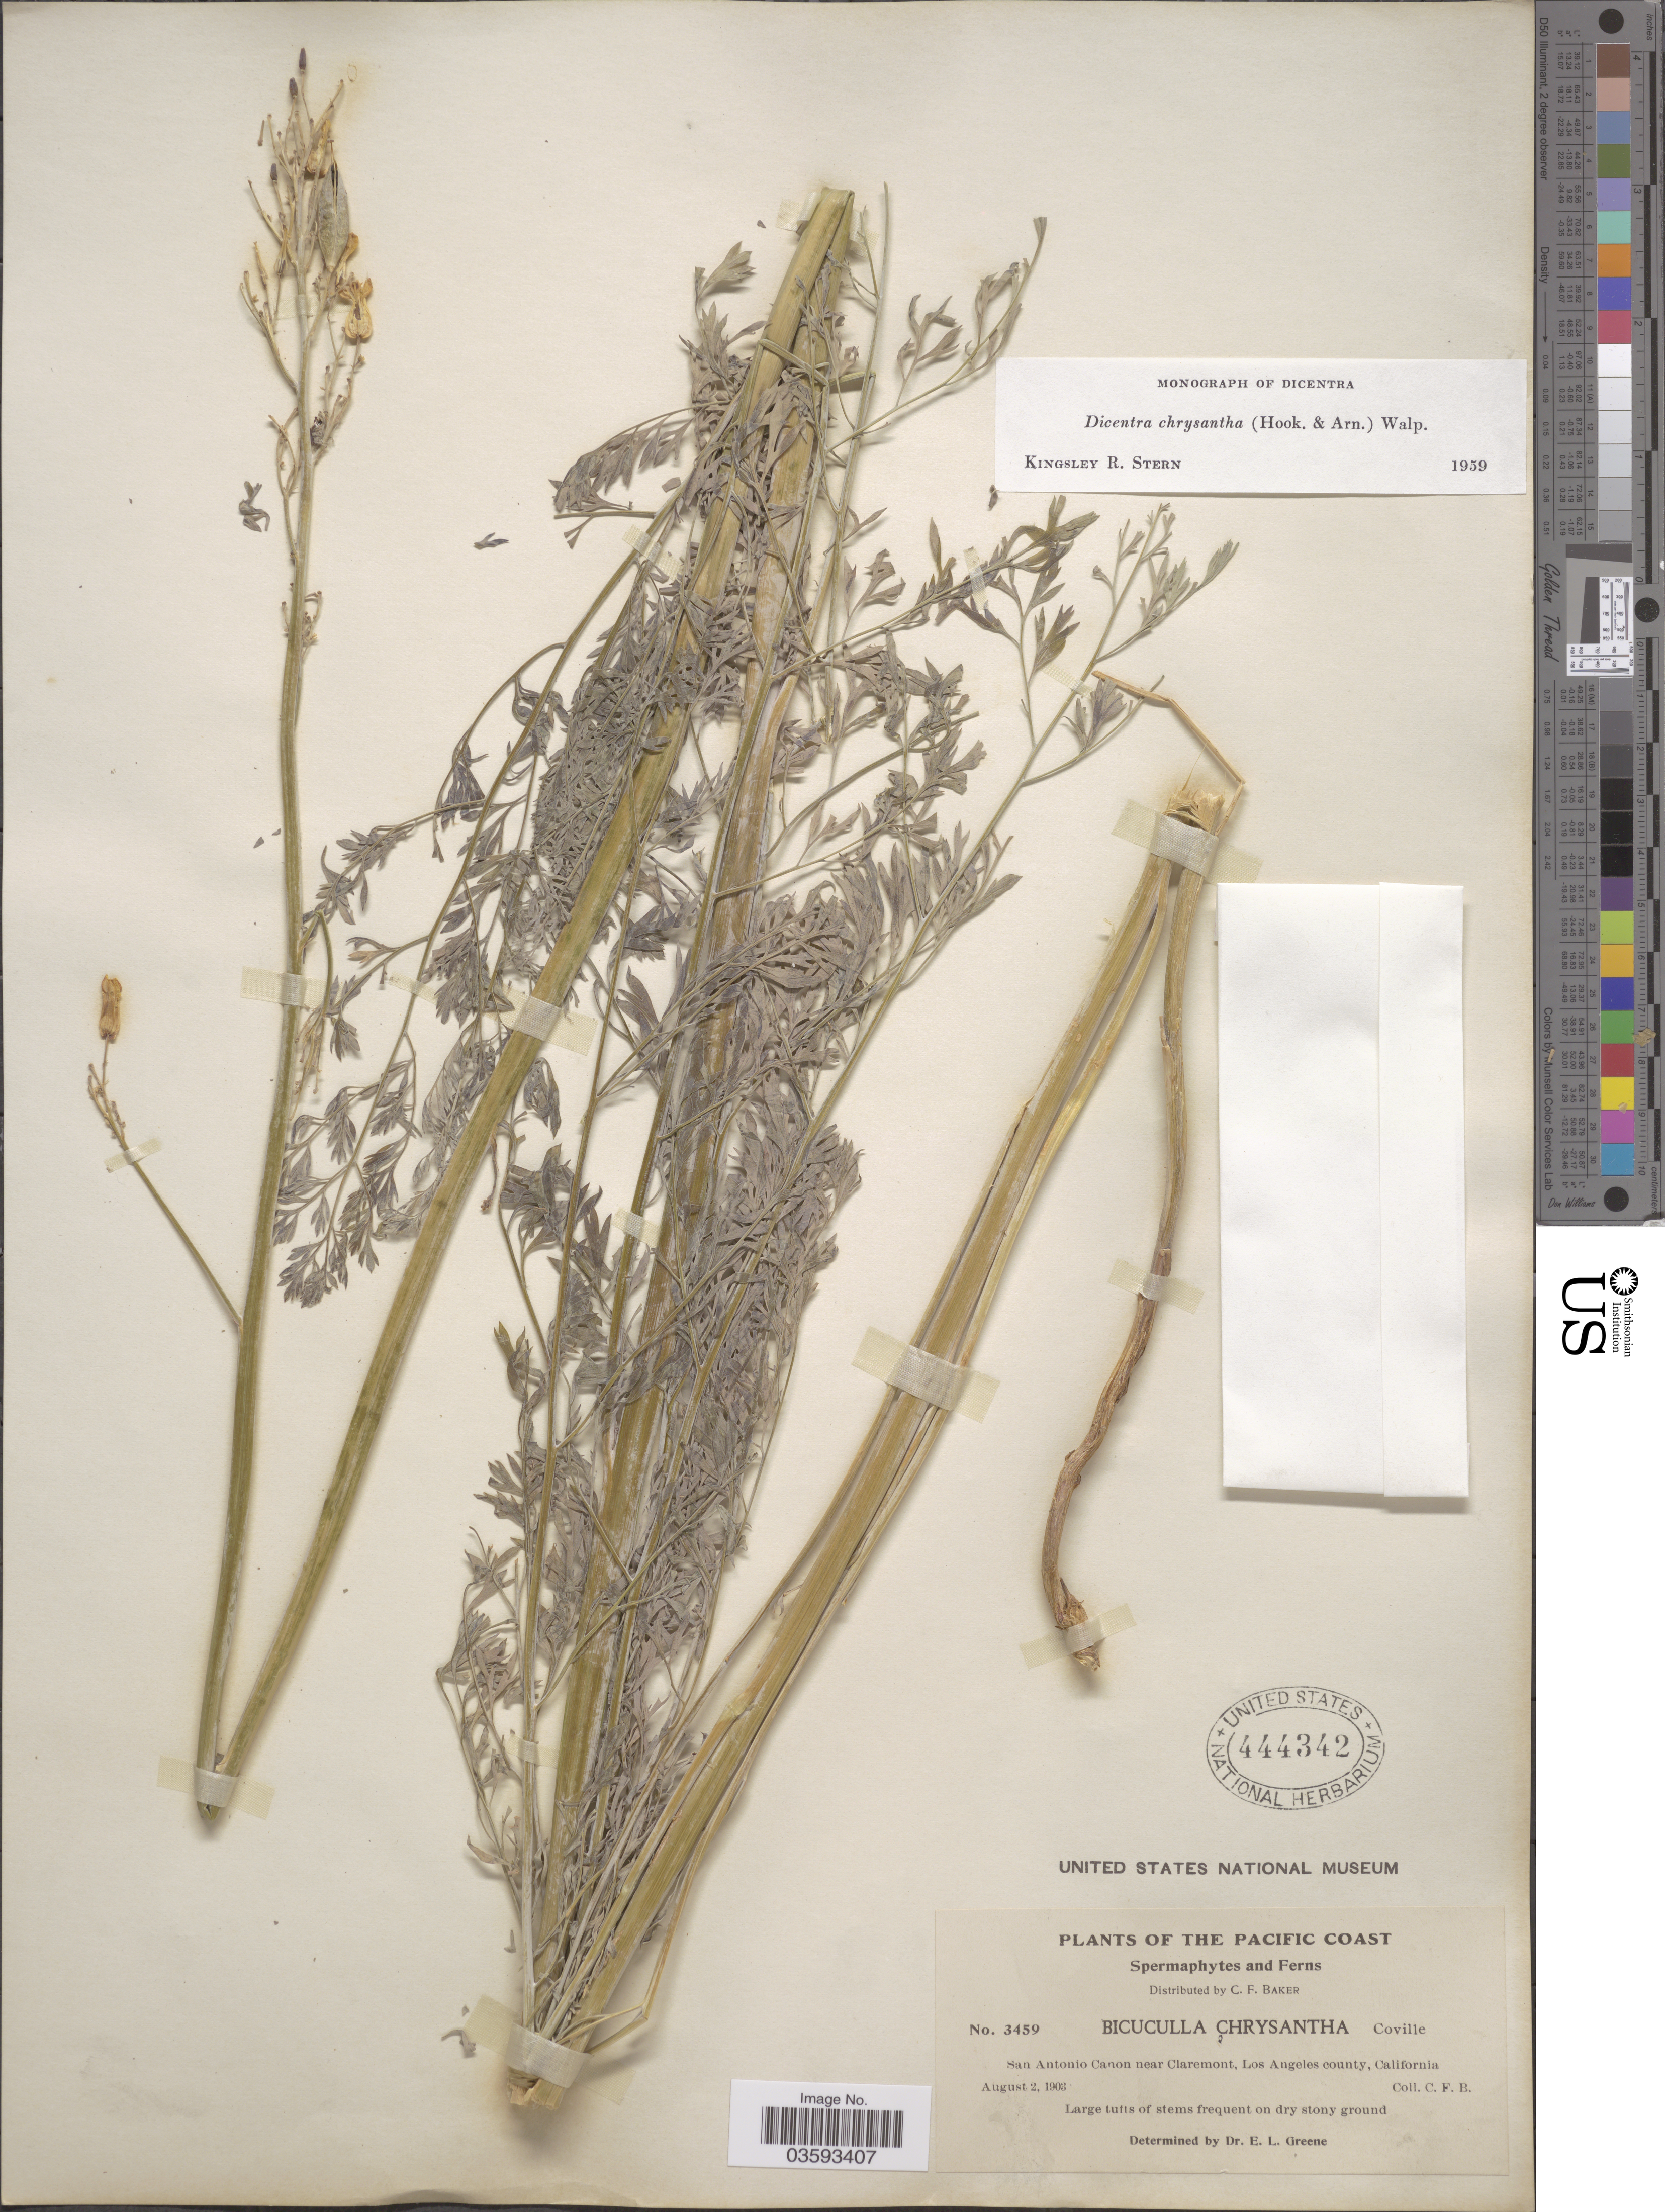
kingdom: Plantae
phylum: Tracheophyta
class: Magnoliopsida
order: Ranunculales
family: Papaveraceae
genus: Ehrendorferia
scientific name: Ehrendorferia chrysantha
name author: (Hook. & Arn.) Rylander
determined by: Strong, M. T., (US), Smithsonian Institution - National Museum of Natural History (UNITED STATES)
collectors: C. F. Baker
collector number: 3459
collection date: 1903-08-02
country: United States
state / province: California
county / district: Los Angeles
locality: The Pacific Coast. San Antonio Canon near Claremont, Los Angeles county.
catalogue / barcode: US 444342